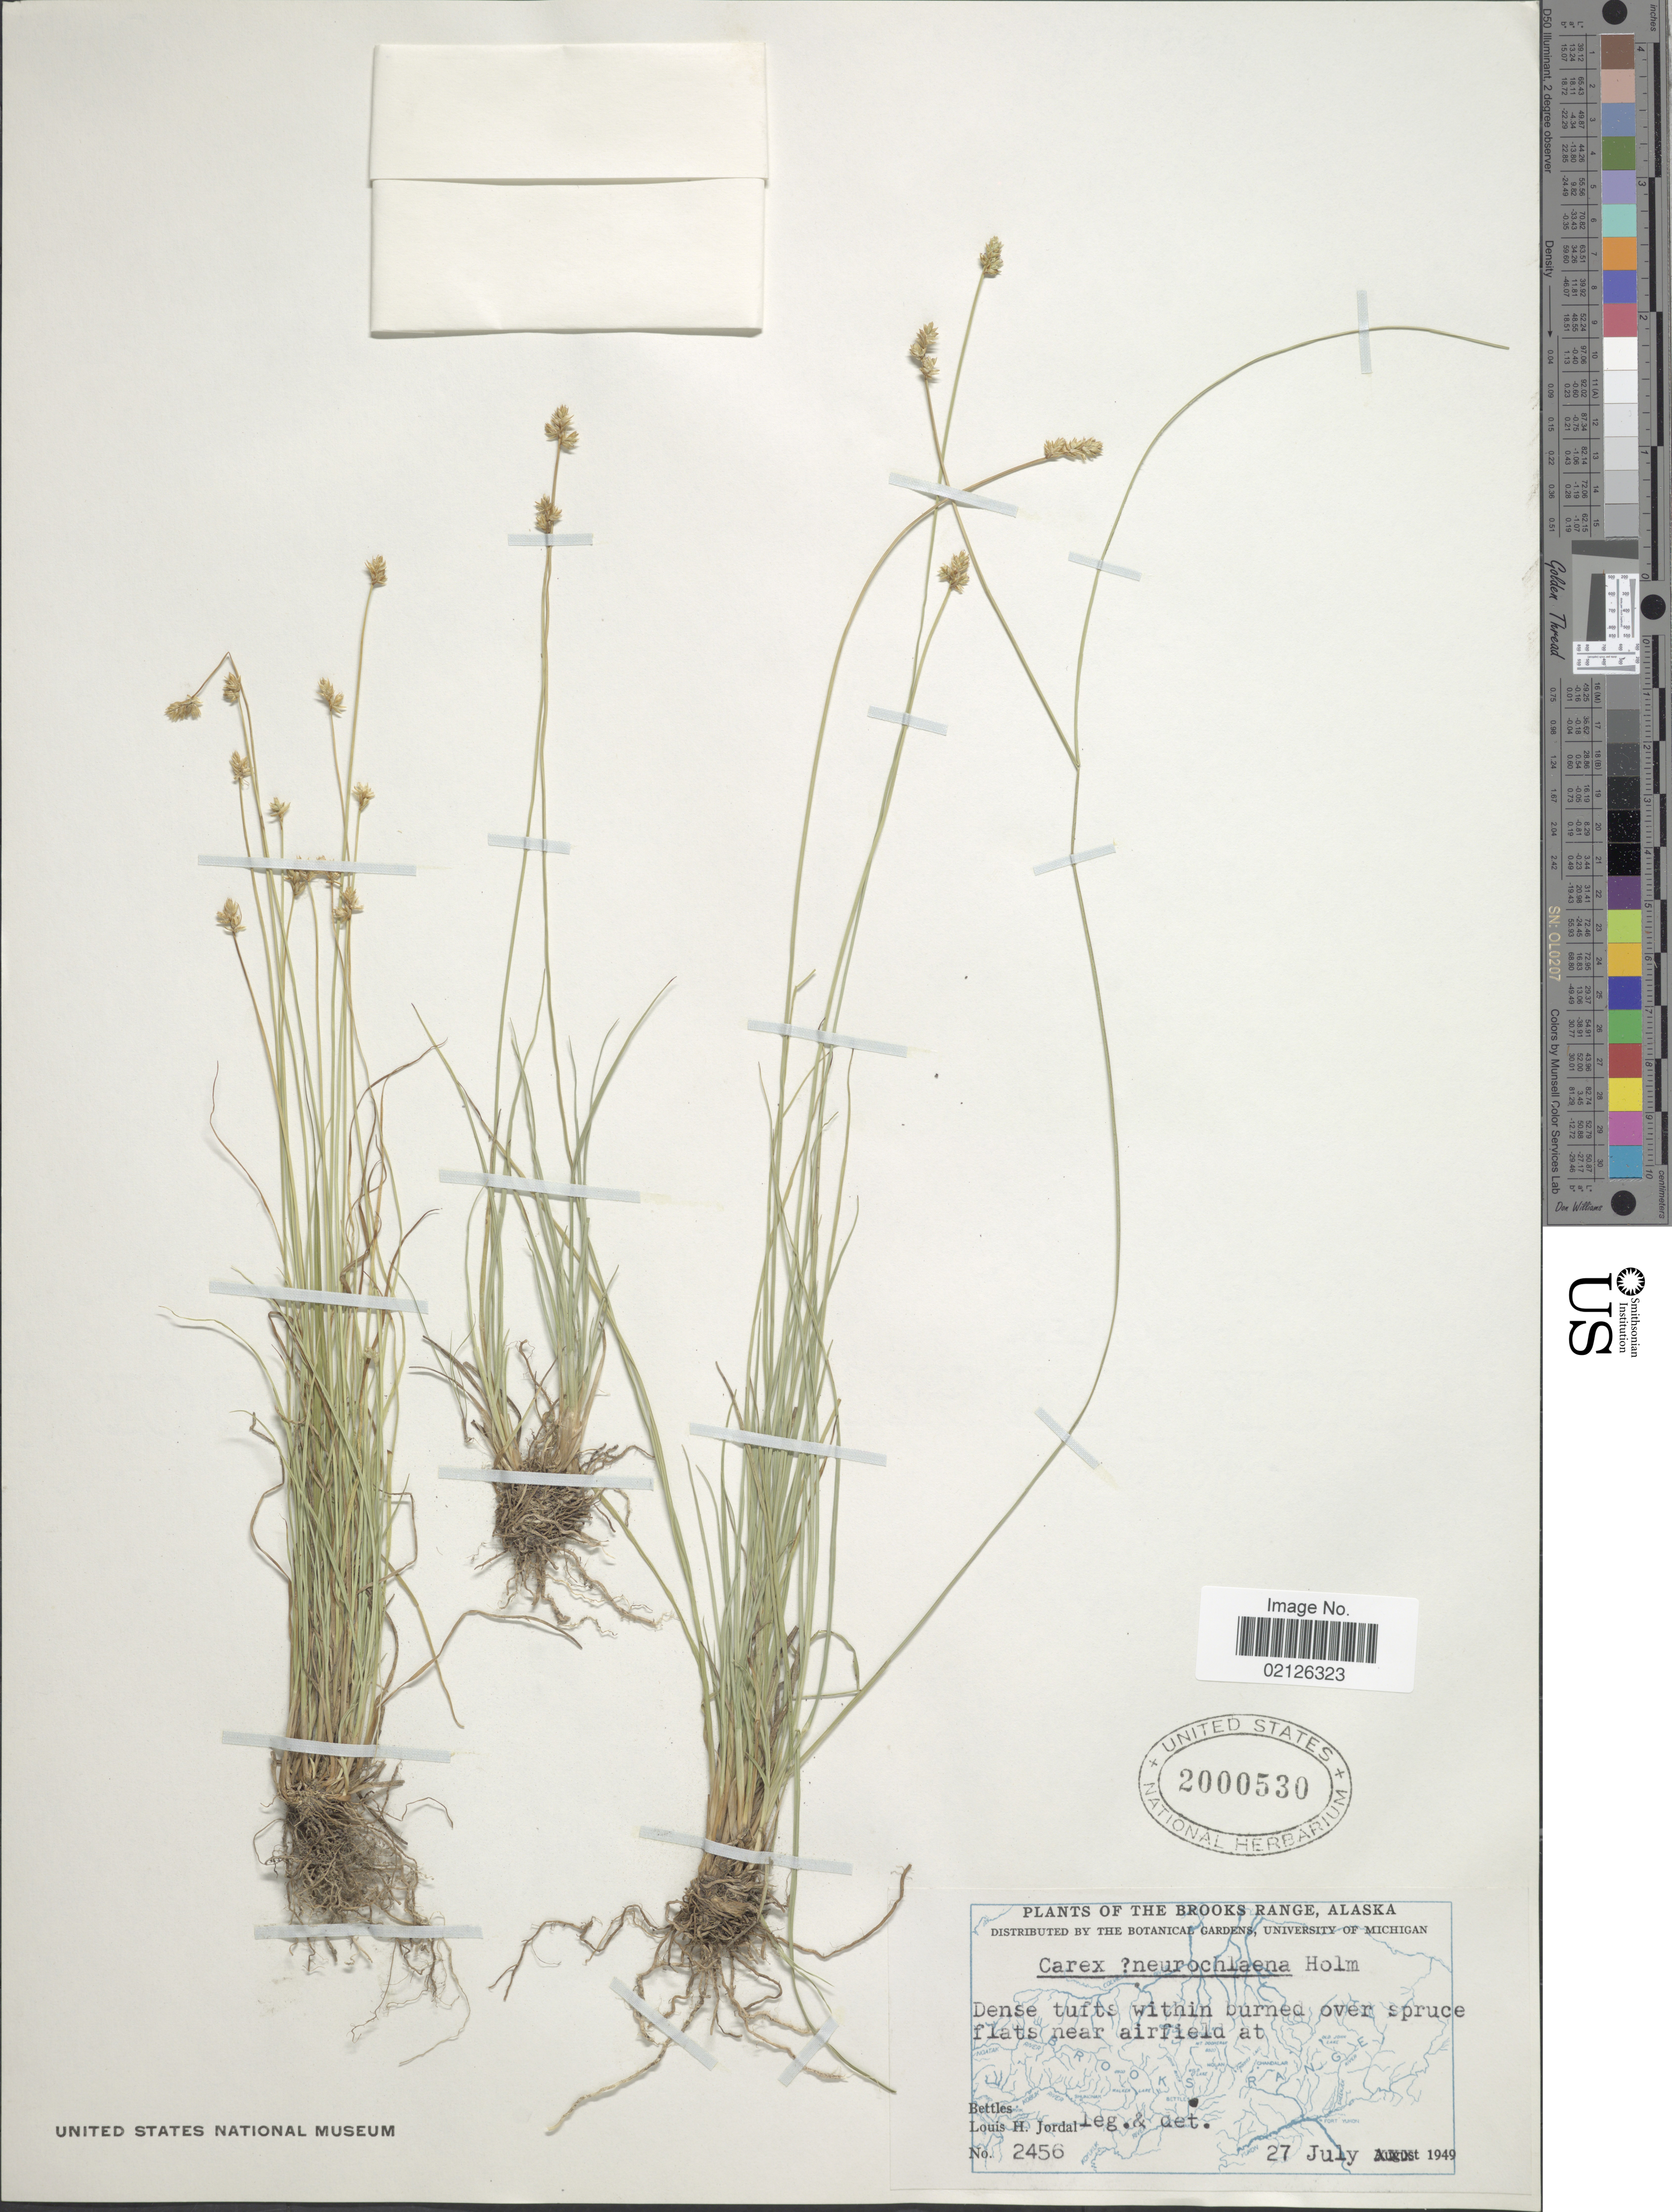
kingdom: Plantae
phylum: Tracheophyta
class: Liliopsida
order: Poales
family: Cyperaceae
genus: Carex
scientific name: Carex marina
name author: Dewey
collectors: L. Jordal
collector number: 2456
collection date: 1949-07-27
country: United States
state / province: Alaska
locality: The Brook Range, Dense tufts within burned over spruce flats near airfield at Bettles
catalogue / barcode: US 2000530